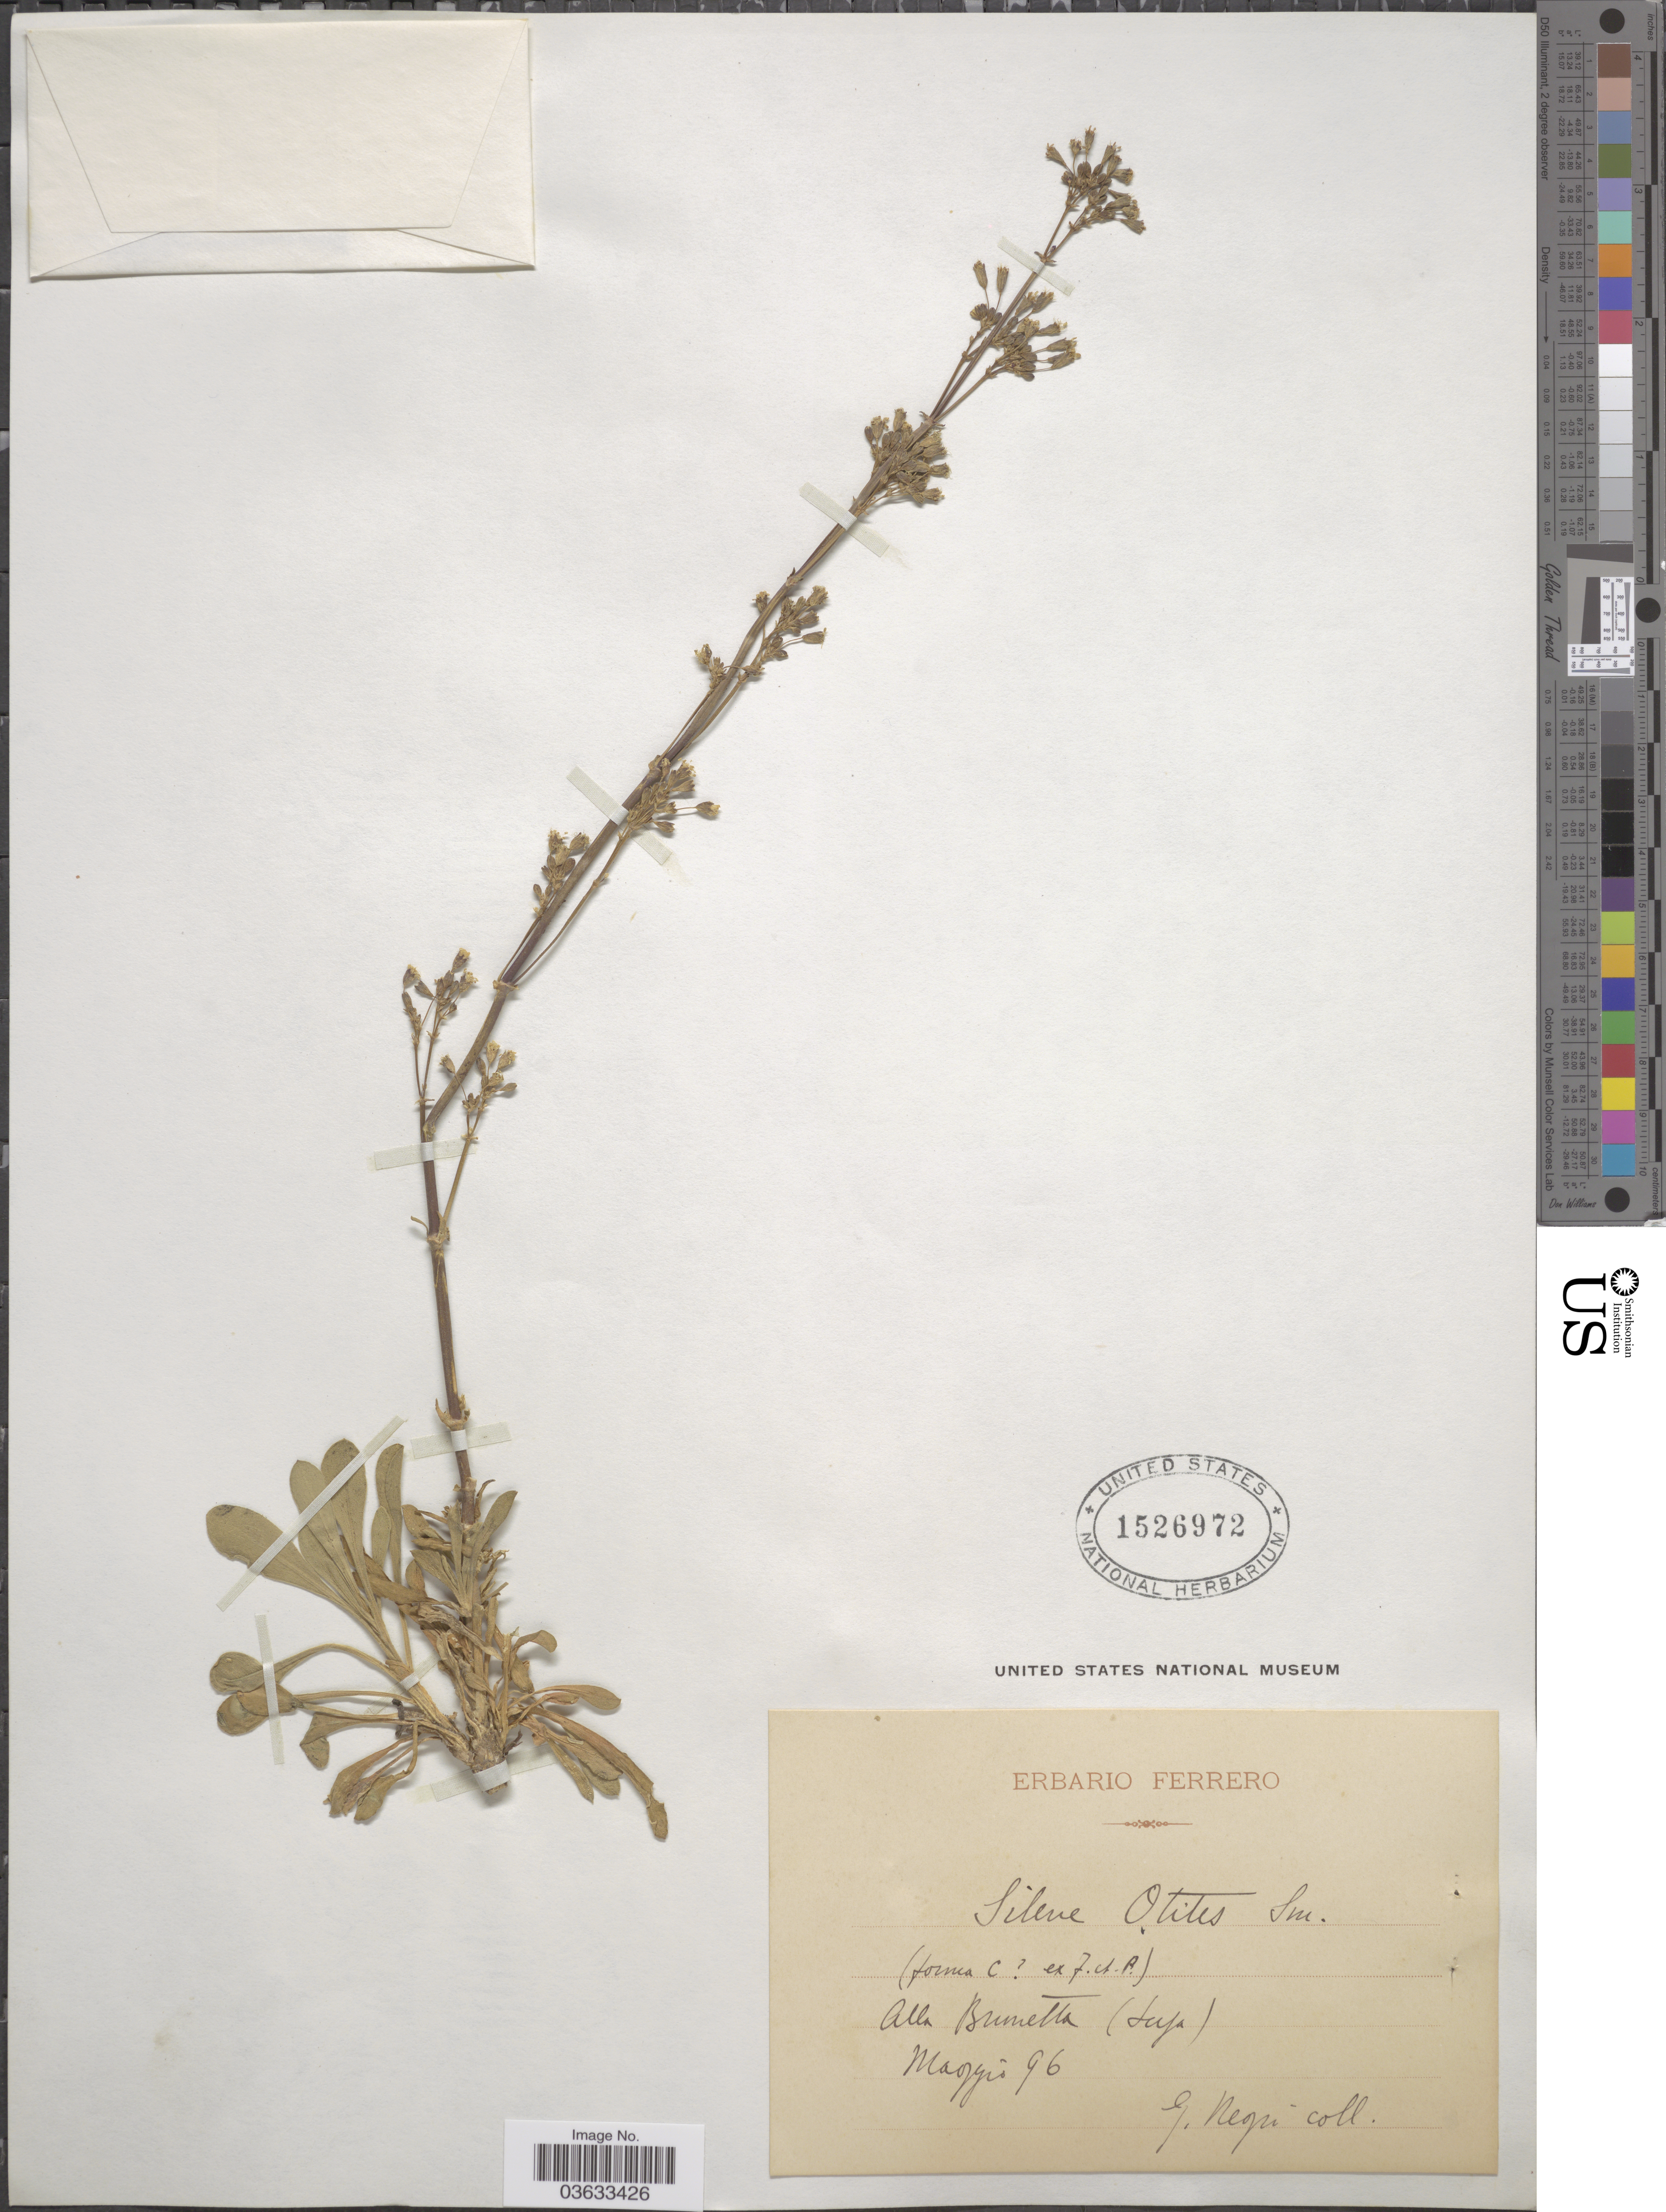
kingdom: Plantae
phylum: Tracheophyta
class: Magnoliopsida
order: Caryophyllales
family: Caryophyllaceae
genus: Silene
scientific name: Silene otites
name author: (L.) Wibel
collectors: G. Negri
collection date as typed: Transcribed d/m/y: /5/96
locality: Alla Brunetta (Jufa). [interpreted]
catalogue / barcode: US 1526972